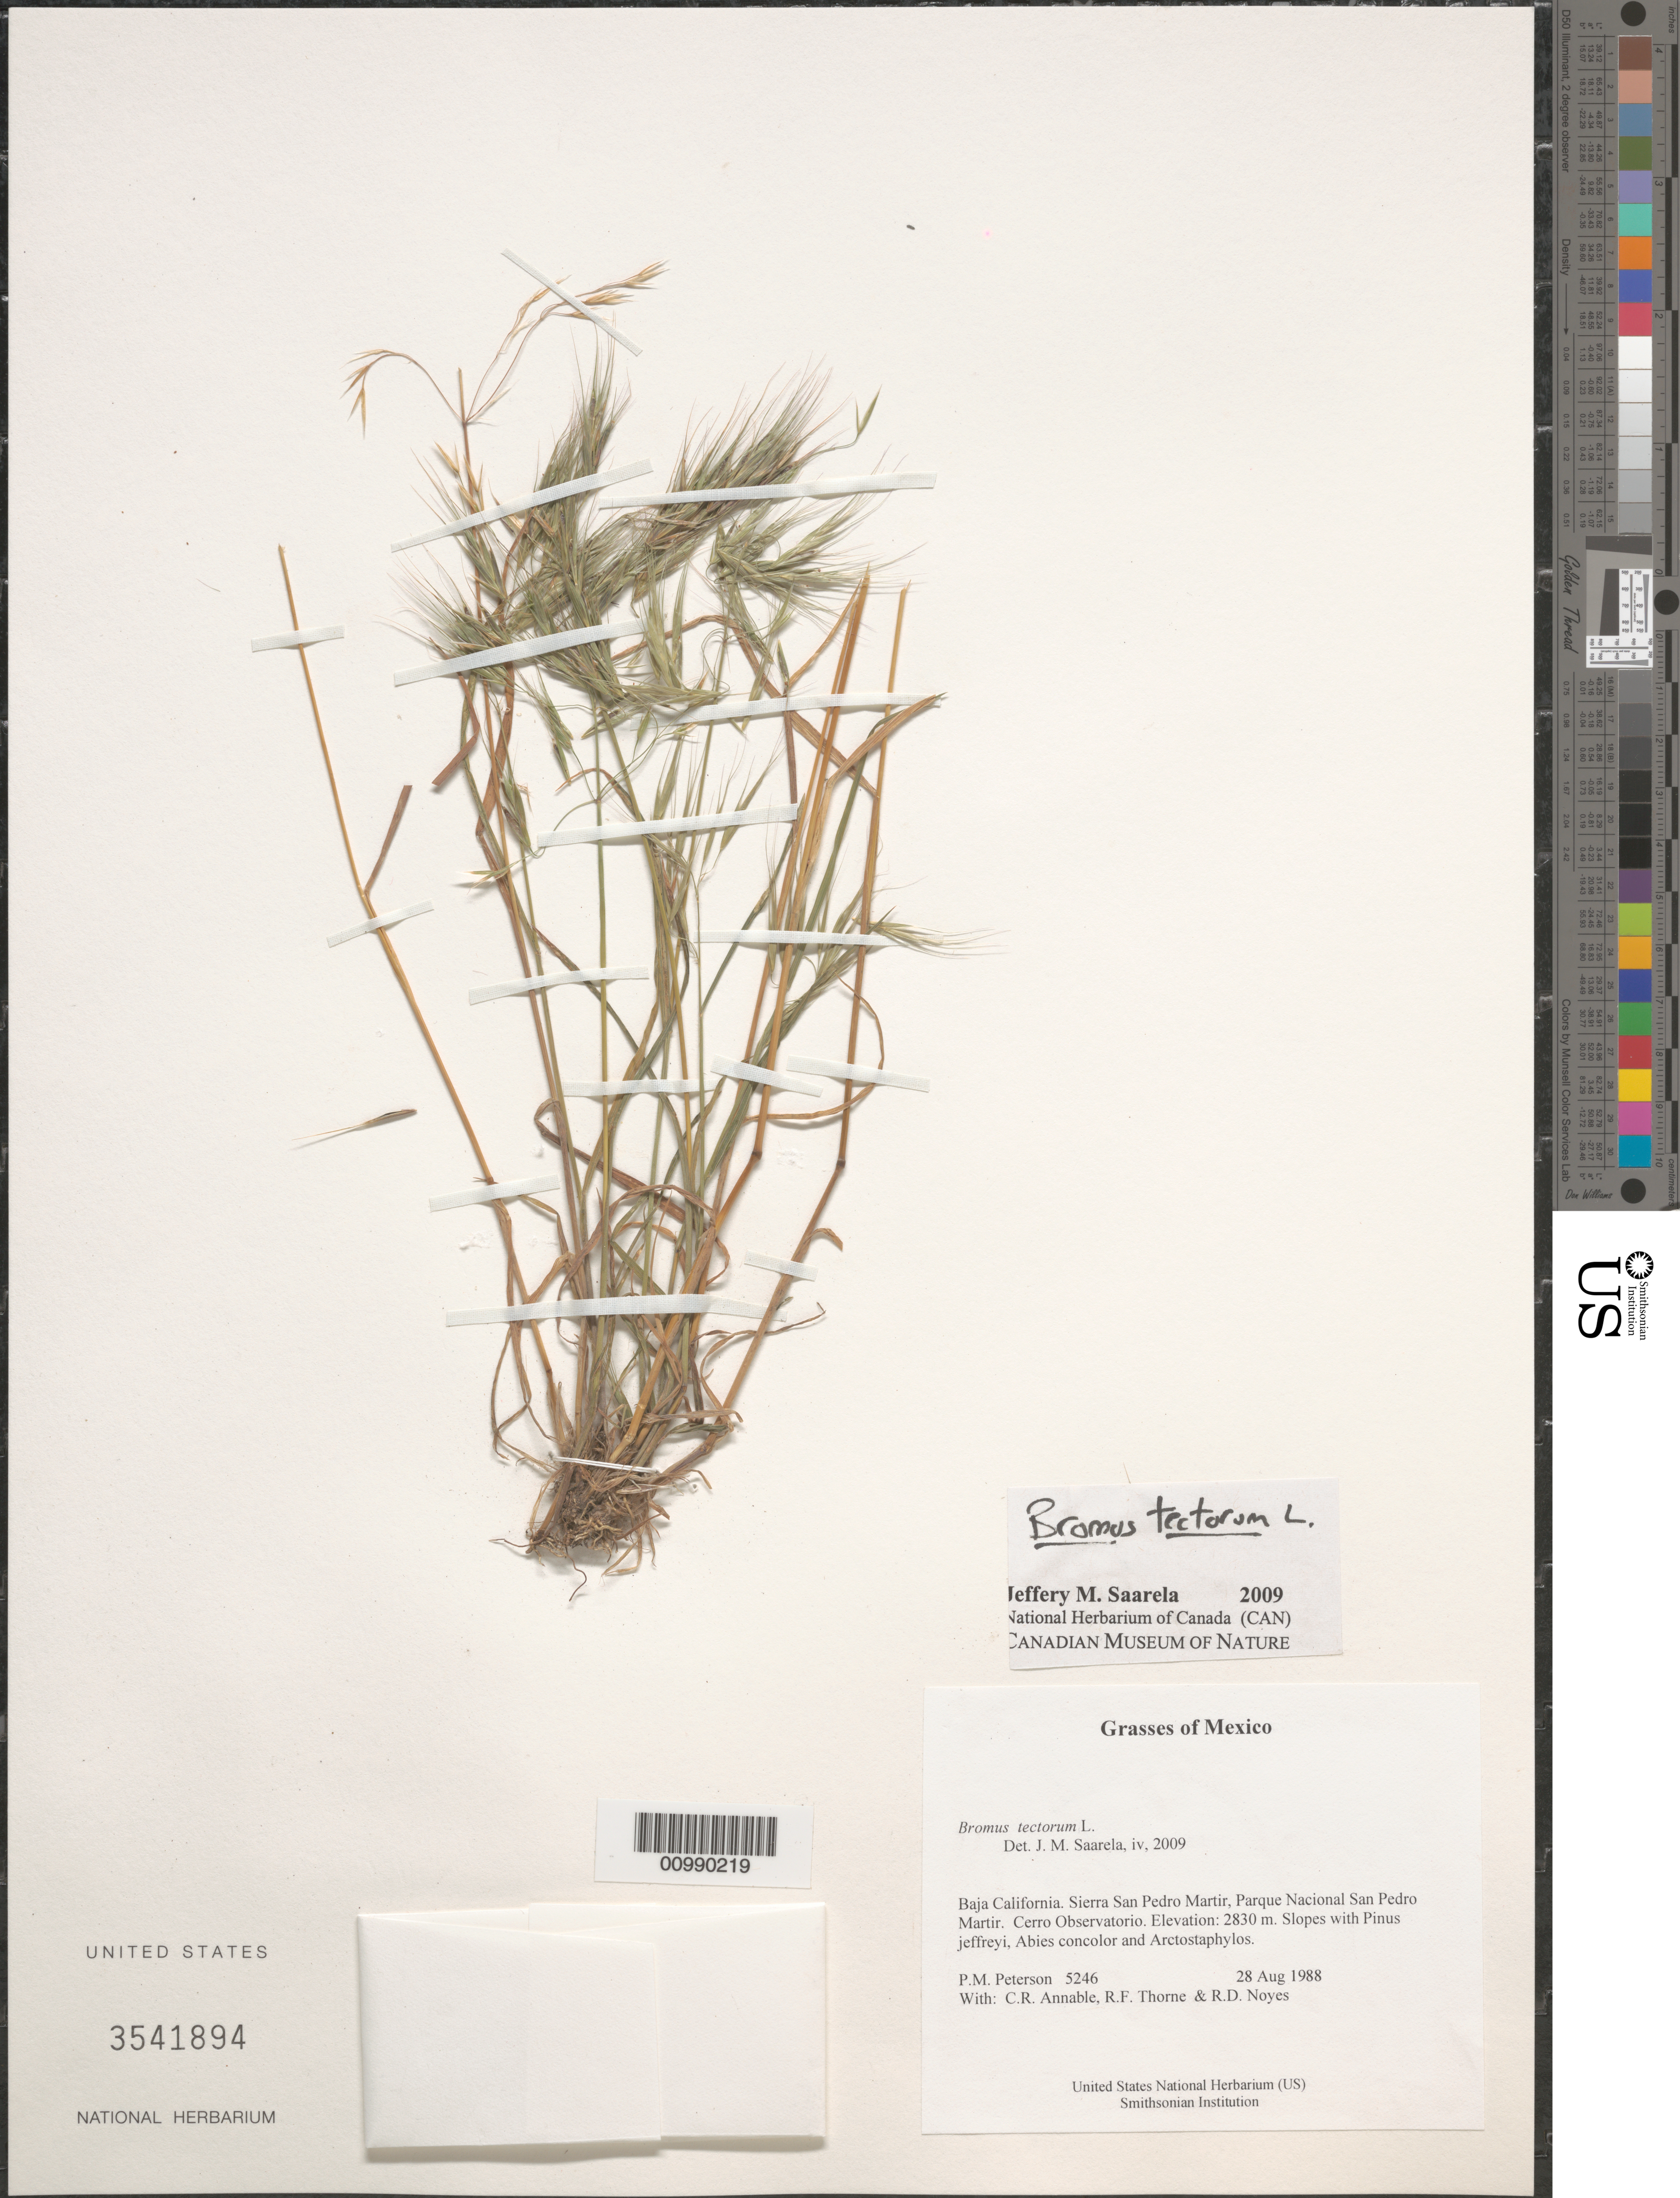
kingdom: Plantae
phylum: Tracheophyta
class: Liliopsida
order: Poales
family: Poaceae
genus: Bromus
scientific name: Bromus tectorum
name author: L.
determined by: Saarela, J. M., (CAN), Canadian Museum of Nature (CANADA)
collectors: P. M. Peterson, C. R. Annable, R. F. Thorne & R. Noyes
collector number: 05246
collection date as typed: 28 Aug 1988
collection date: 1988-08-28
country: Mexico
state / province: Baja California Norte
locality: Sierra San Pedro Martir, Parque Nacional San Pedro Martir. Cerro Observatorio.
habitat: Slopes with Pinus jeffreyi, Abies concolor and Arctostaphylos.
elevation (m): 2830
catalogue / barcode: US 3541894